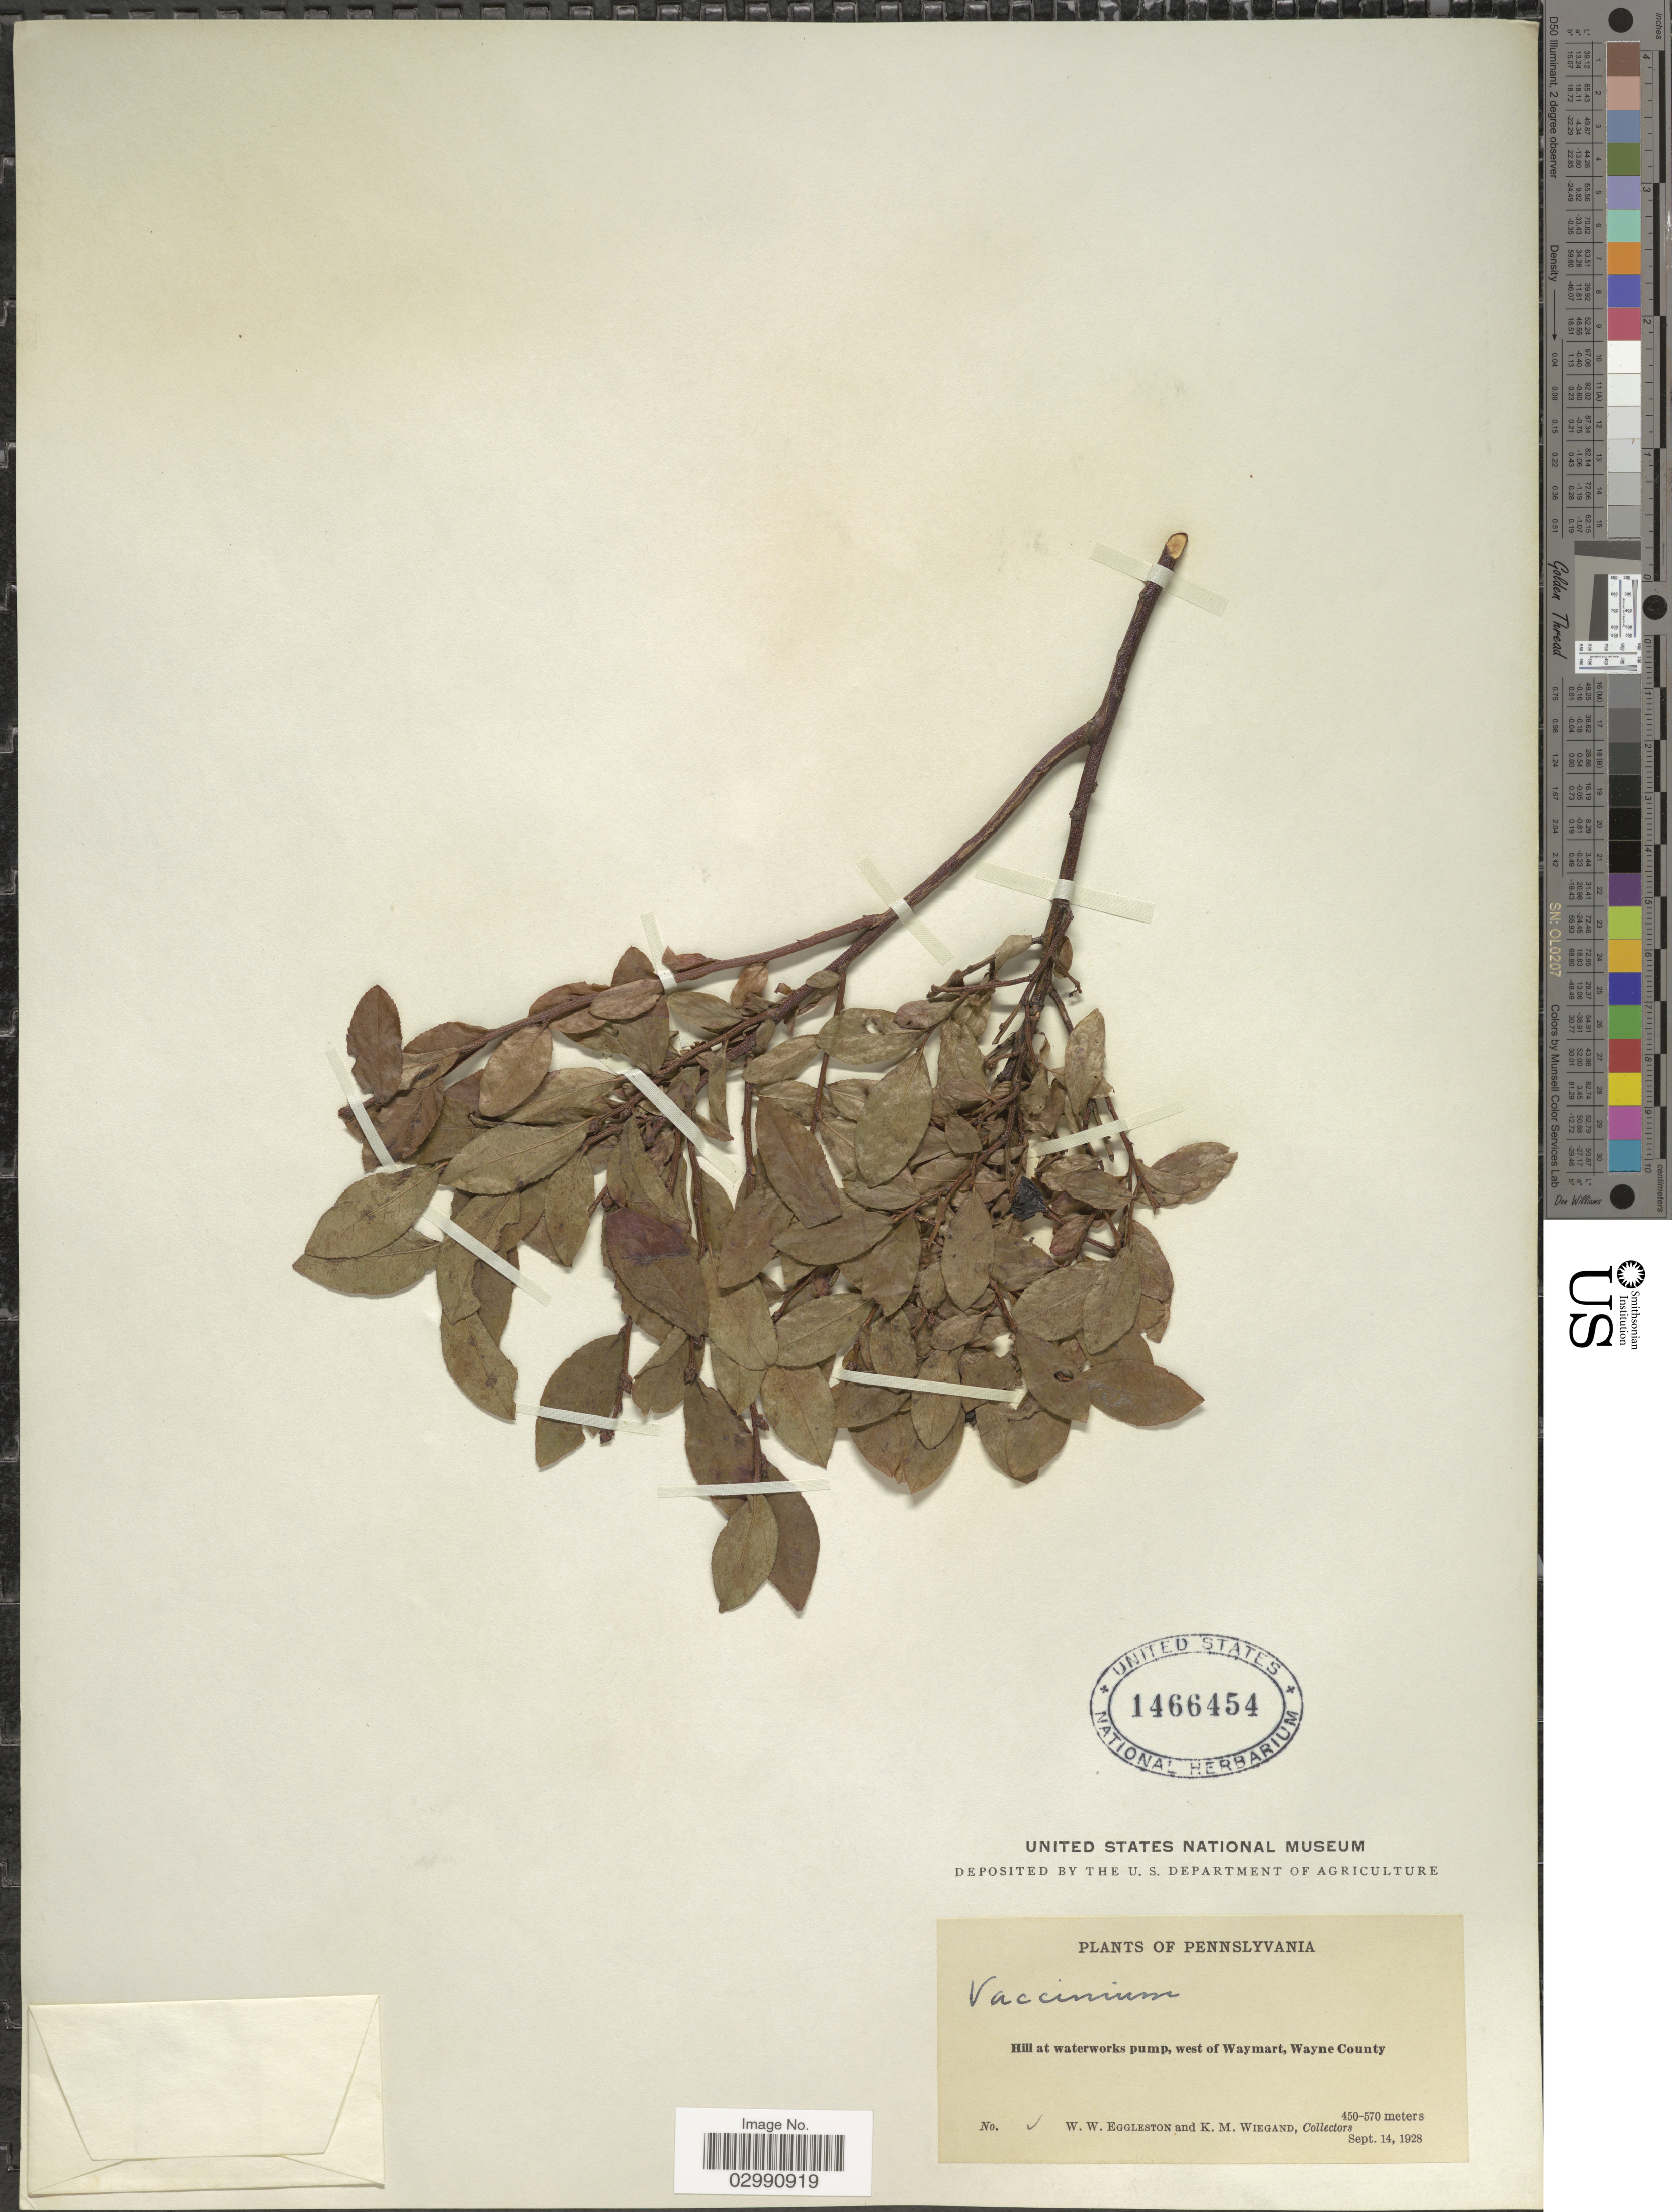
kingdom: Plantae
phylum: Tracheophyta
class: Magnoliopsida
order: Ericales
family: Ericaceae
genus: Vaccinium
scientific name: Vaccinium sp.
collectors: W. W. Eggleston & K. M. Wiegand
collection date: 1928-09-14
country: United States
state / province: Pennsylvania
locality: Hill at waterworks pump, west of Waymart, Wayne County.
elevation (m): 450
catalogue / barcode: US 1466454